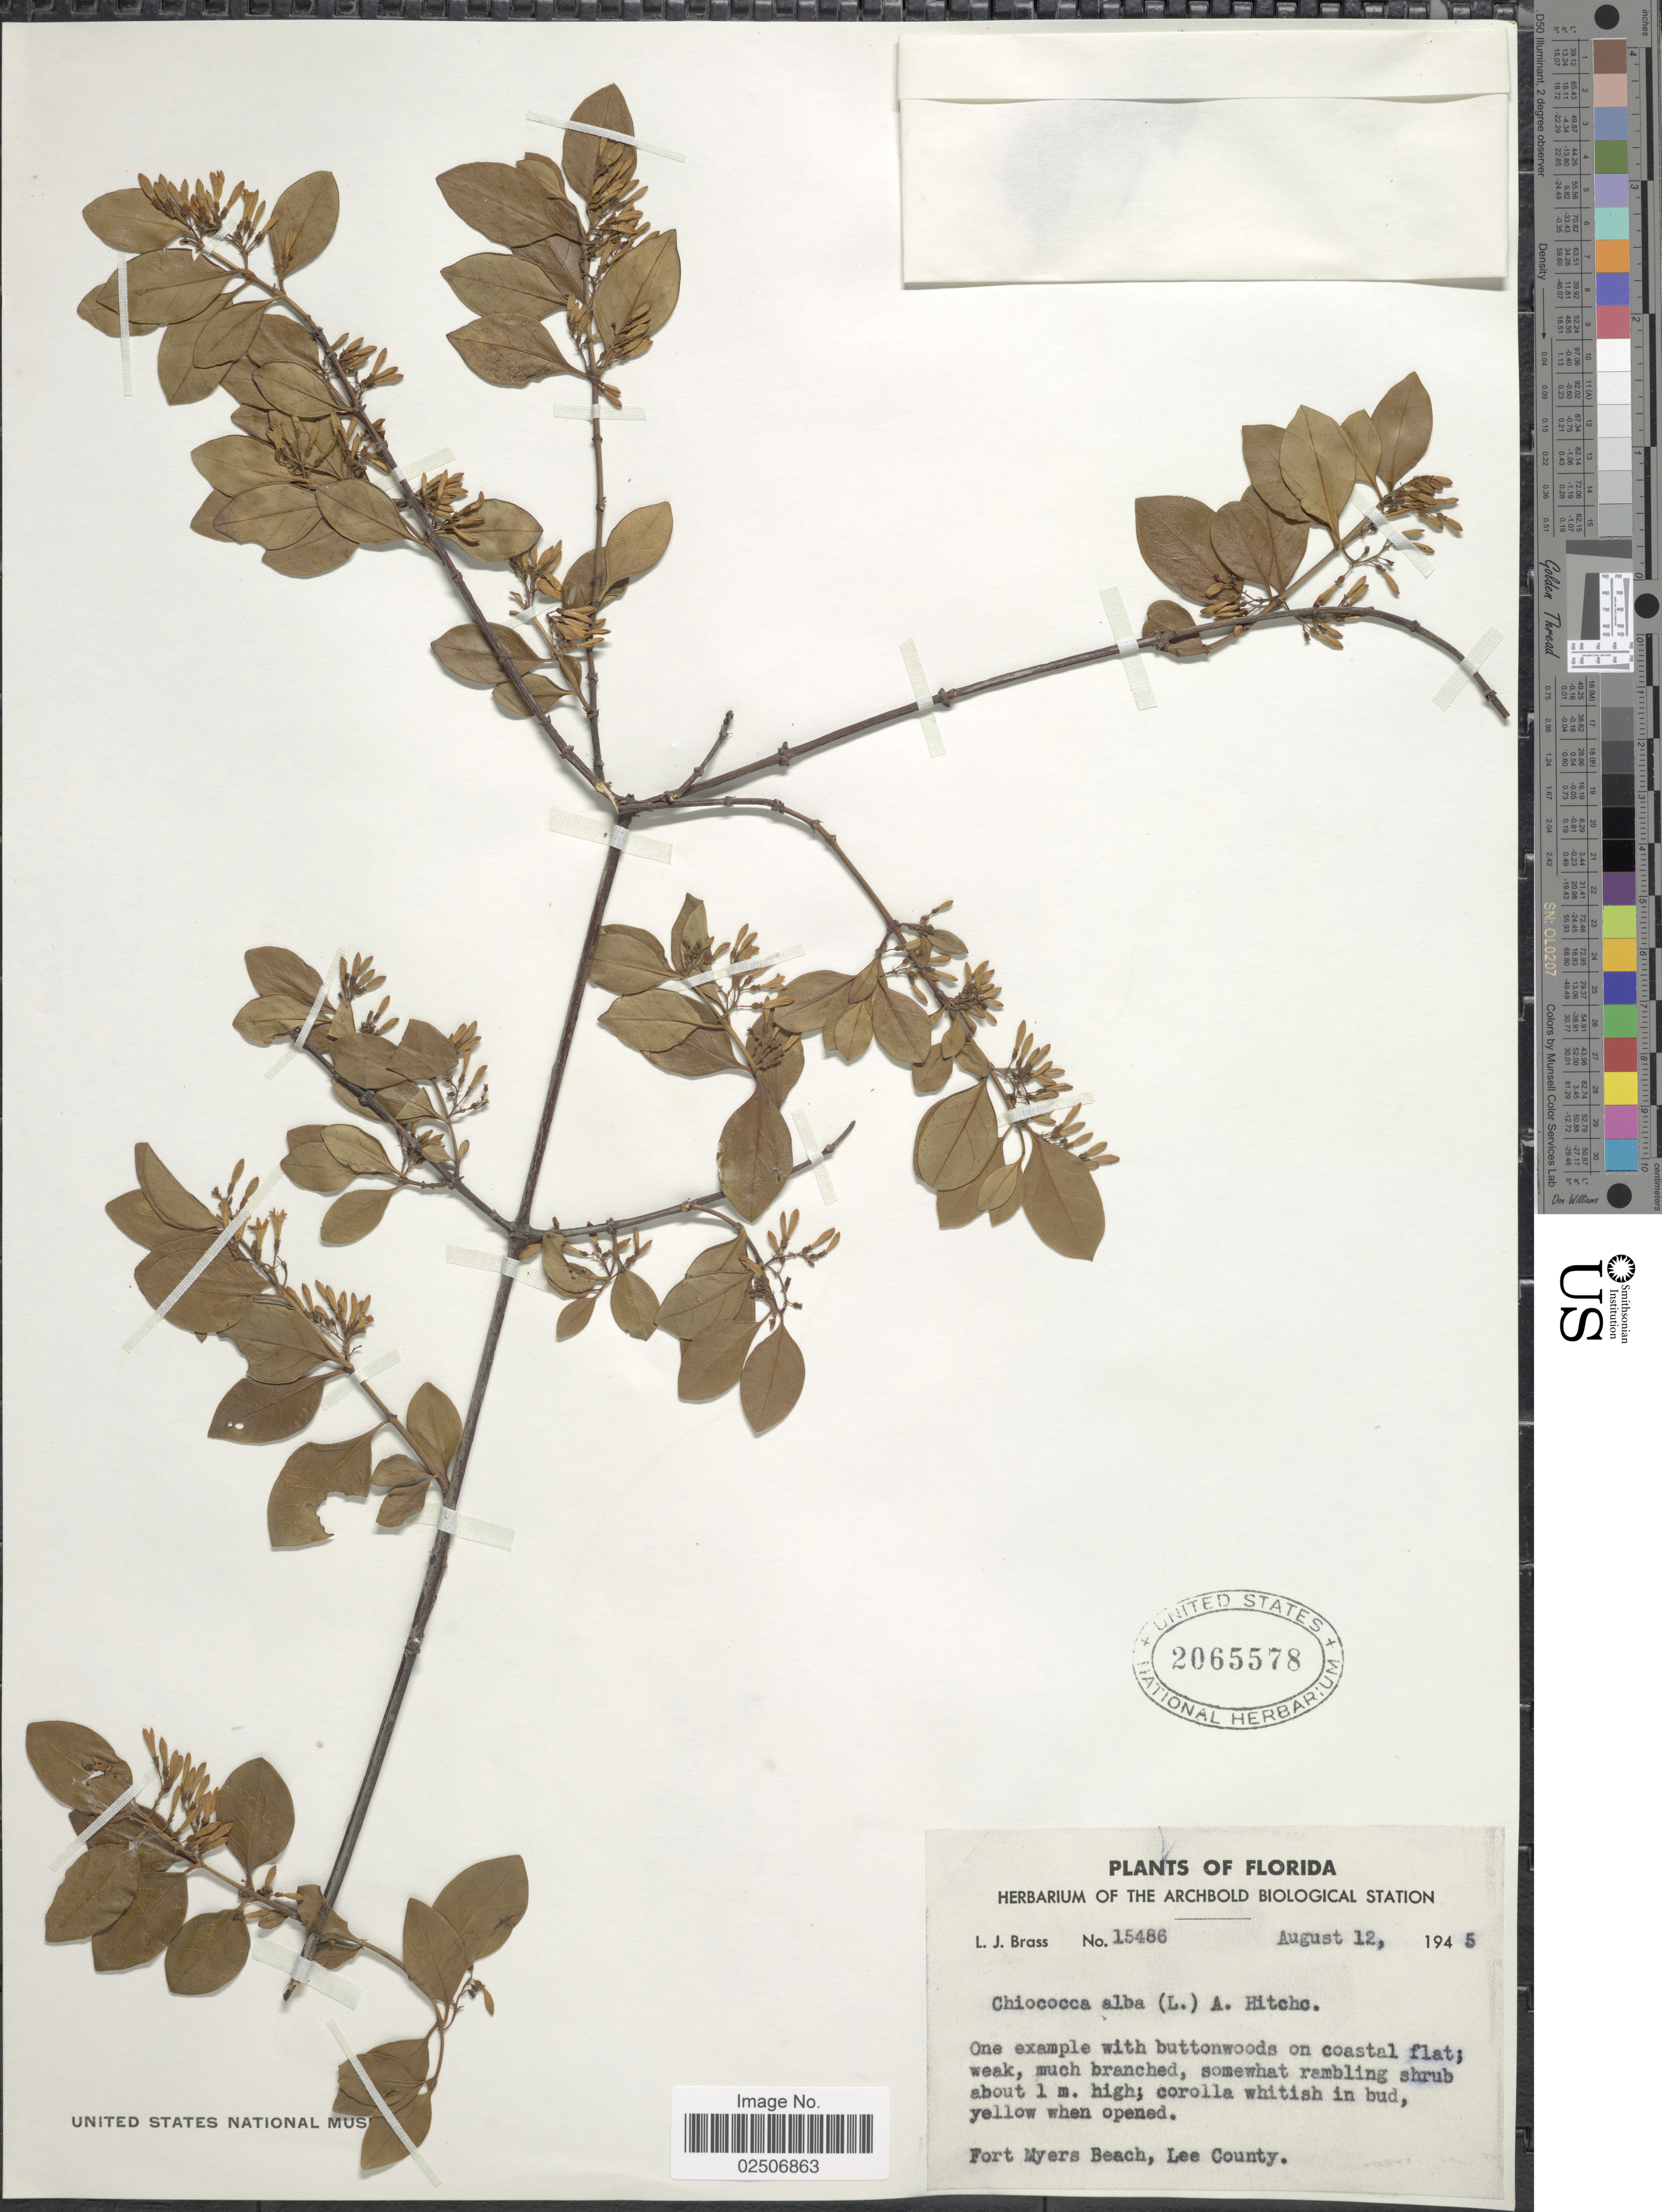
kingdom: Plantae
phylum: Tracheophyta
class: Magnoliopsida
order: Gentianales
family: Rubiaceae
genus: Chiococca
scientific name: Chiococca alba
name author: (L.) Hitchc.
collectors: L. J. Brass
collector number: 15486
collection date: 1945-08-12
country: United States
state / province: Florida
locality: Fort Myers Beach, Lee County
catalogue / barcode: US 2065578